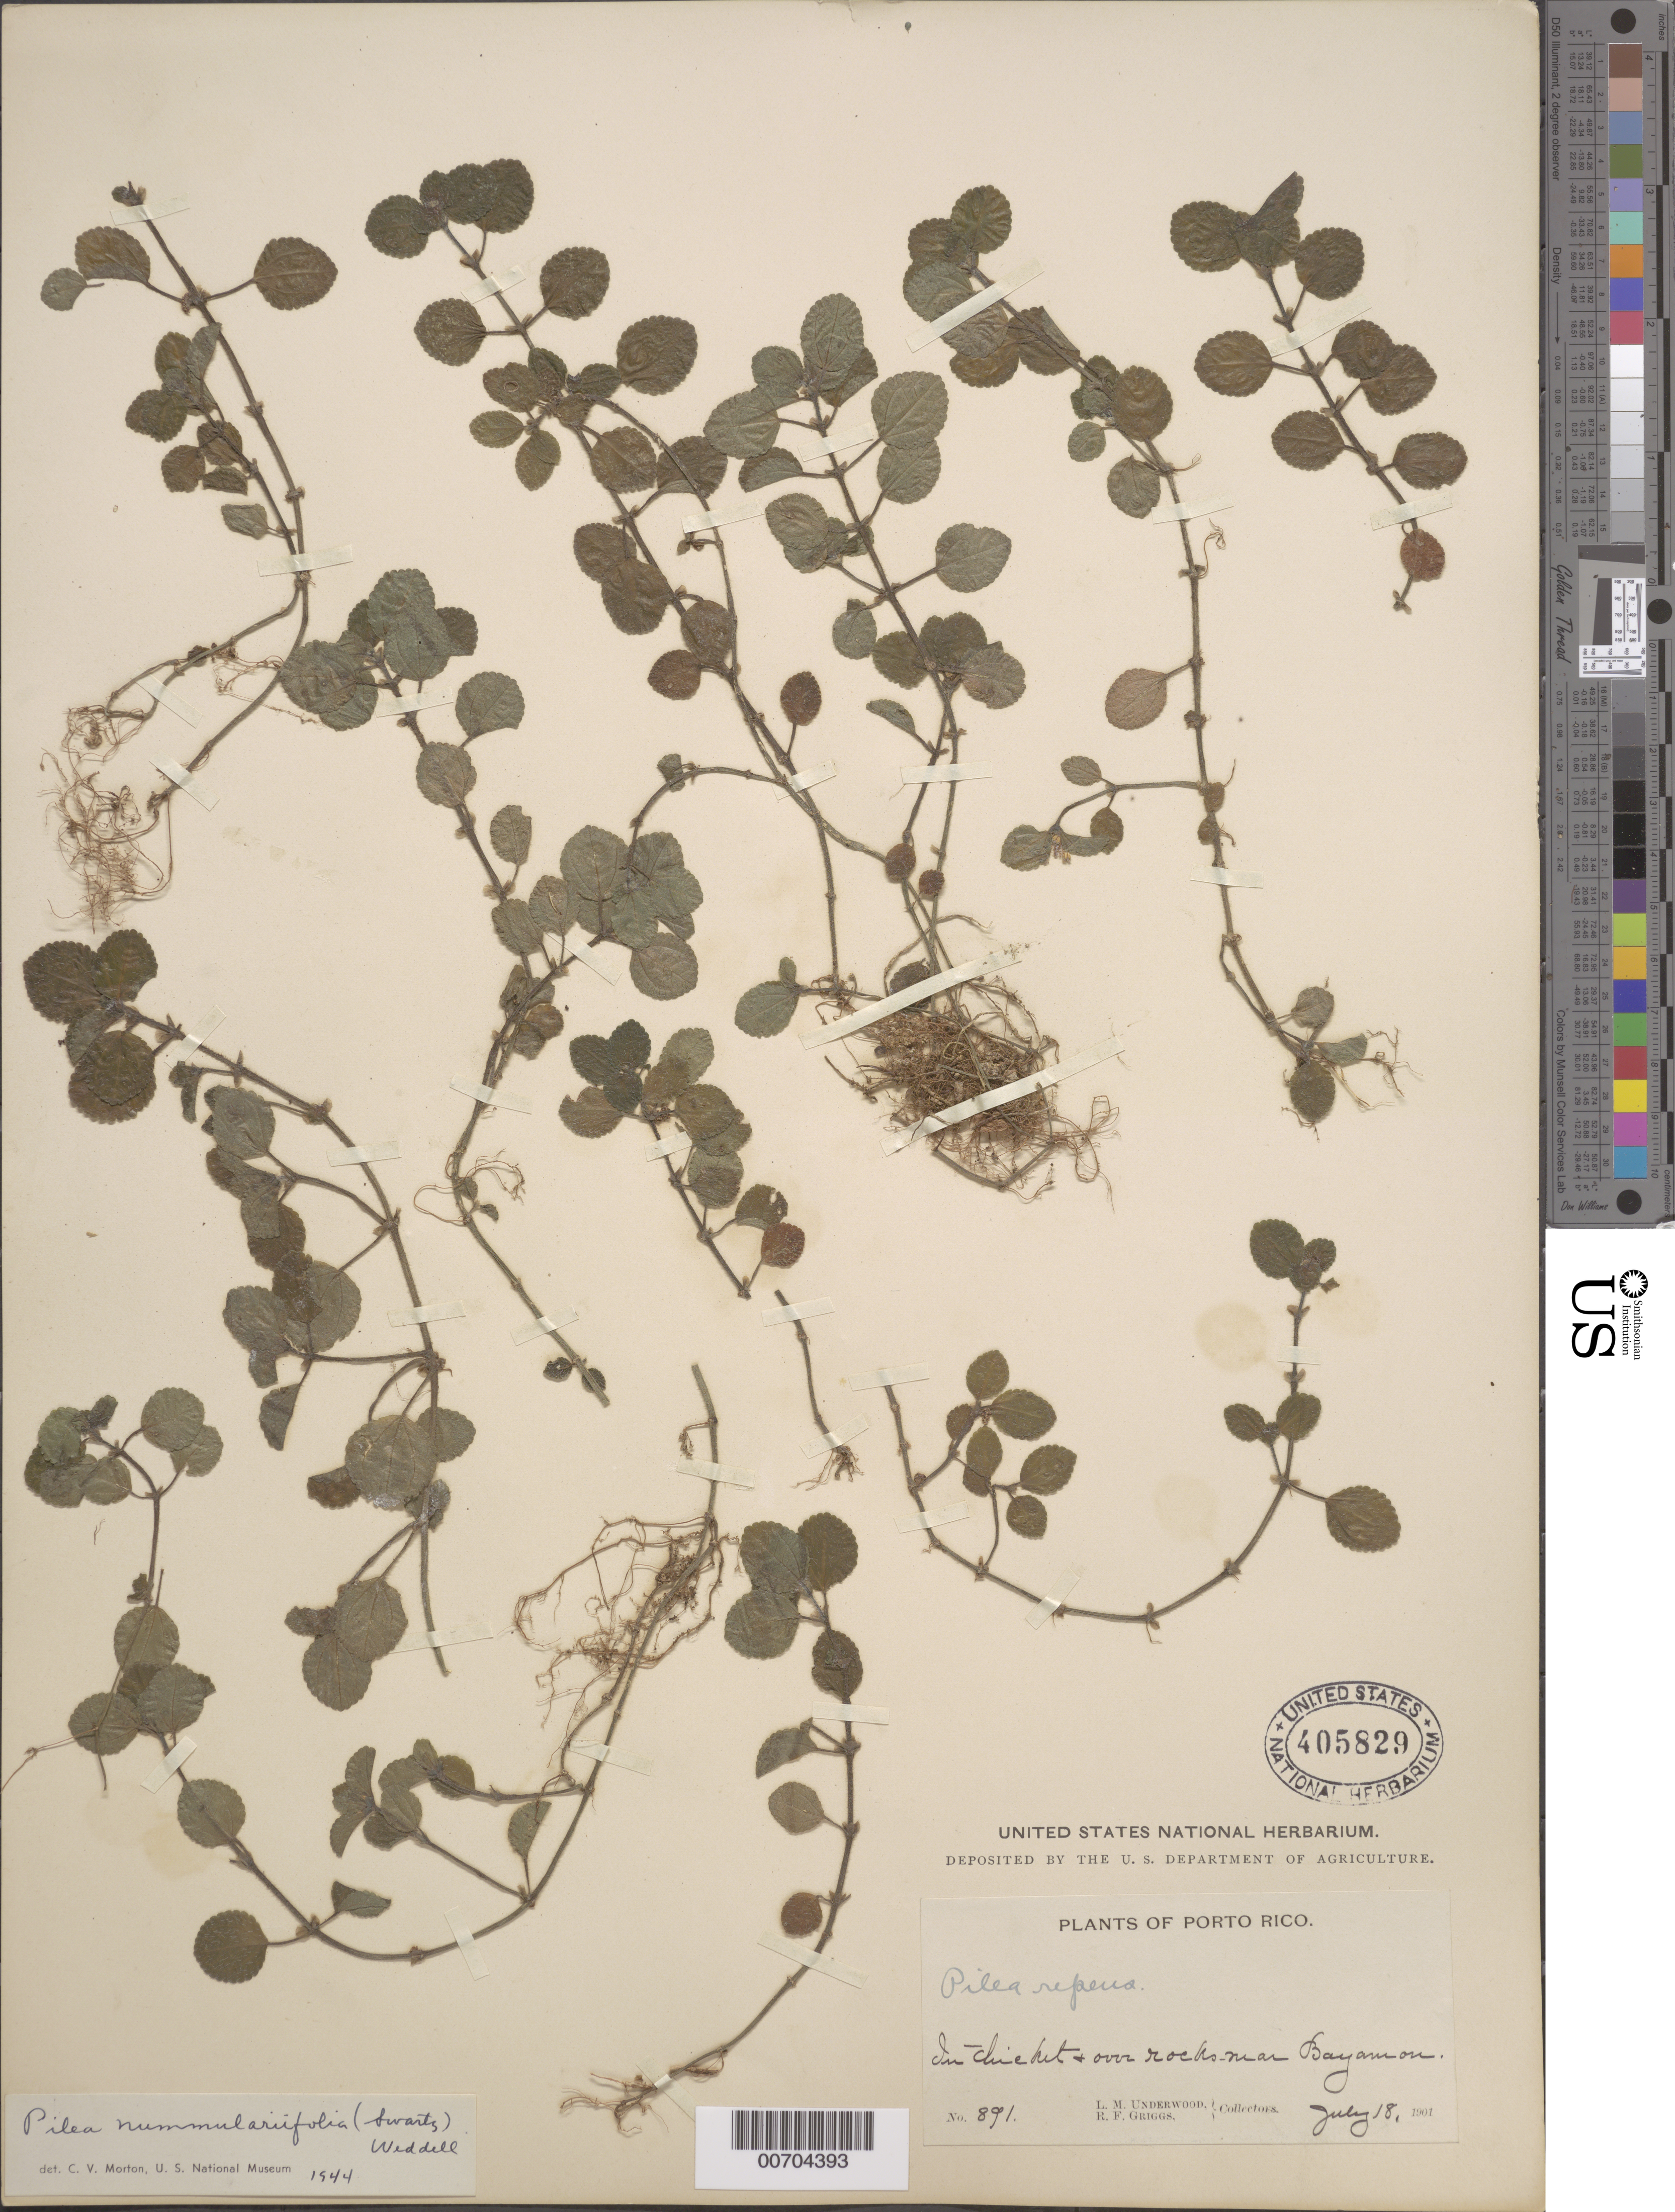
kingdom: Plantae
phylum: Tracheophyta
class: Magnoliopsida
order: Rosales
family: Urticaceae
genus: Pilea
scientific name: Pilea nummulariifolia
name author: (Sw.) Wedd.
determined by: Morton, C. V.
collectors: L. M. Underwood & R. F. Griggs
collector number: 891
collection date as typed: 18 Jul 1901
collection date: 1901-07-18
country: Puerto Rico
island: Greater Antilles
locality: Bayamon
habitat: In thickets over rocks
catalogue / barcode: US 405829